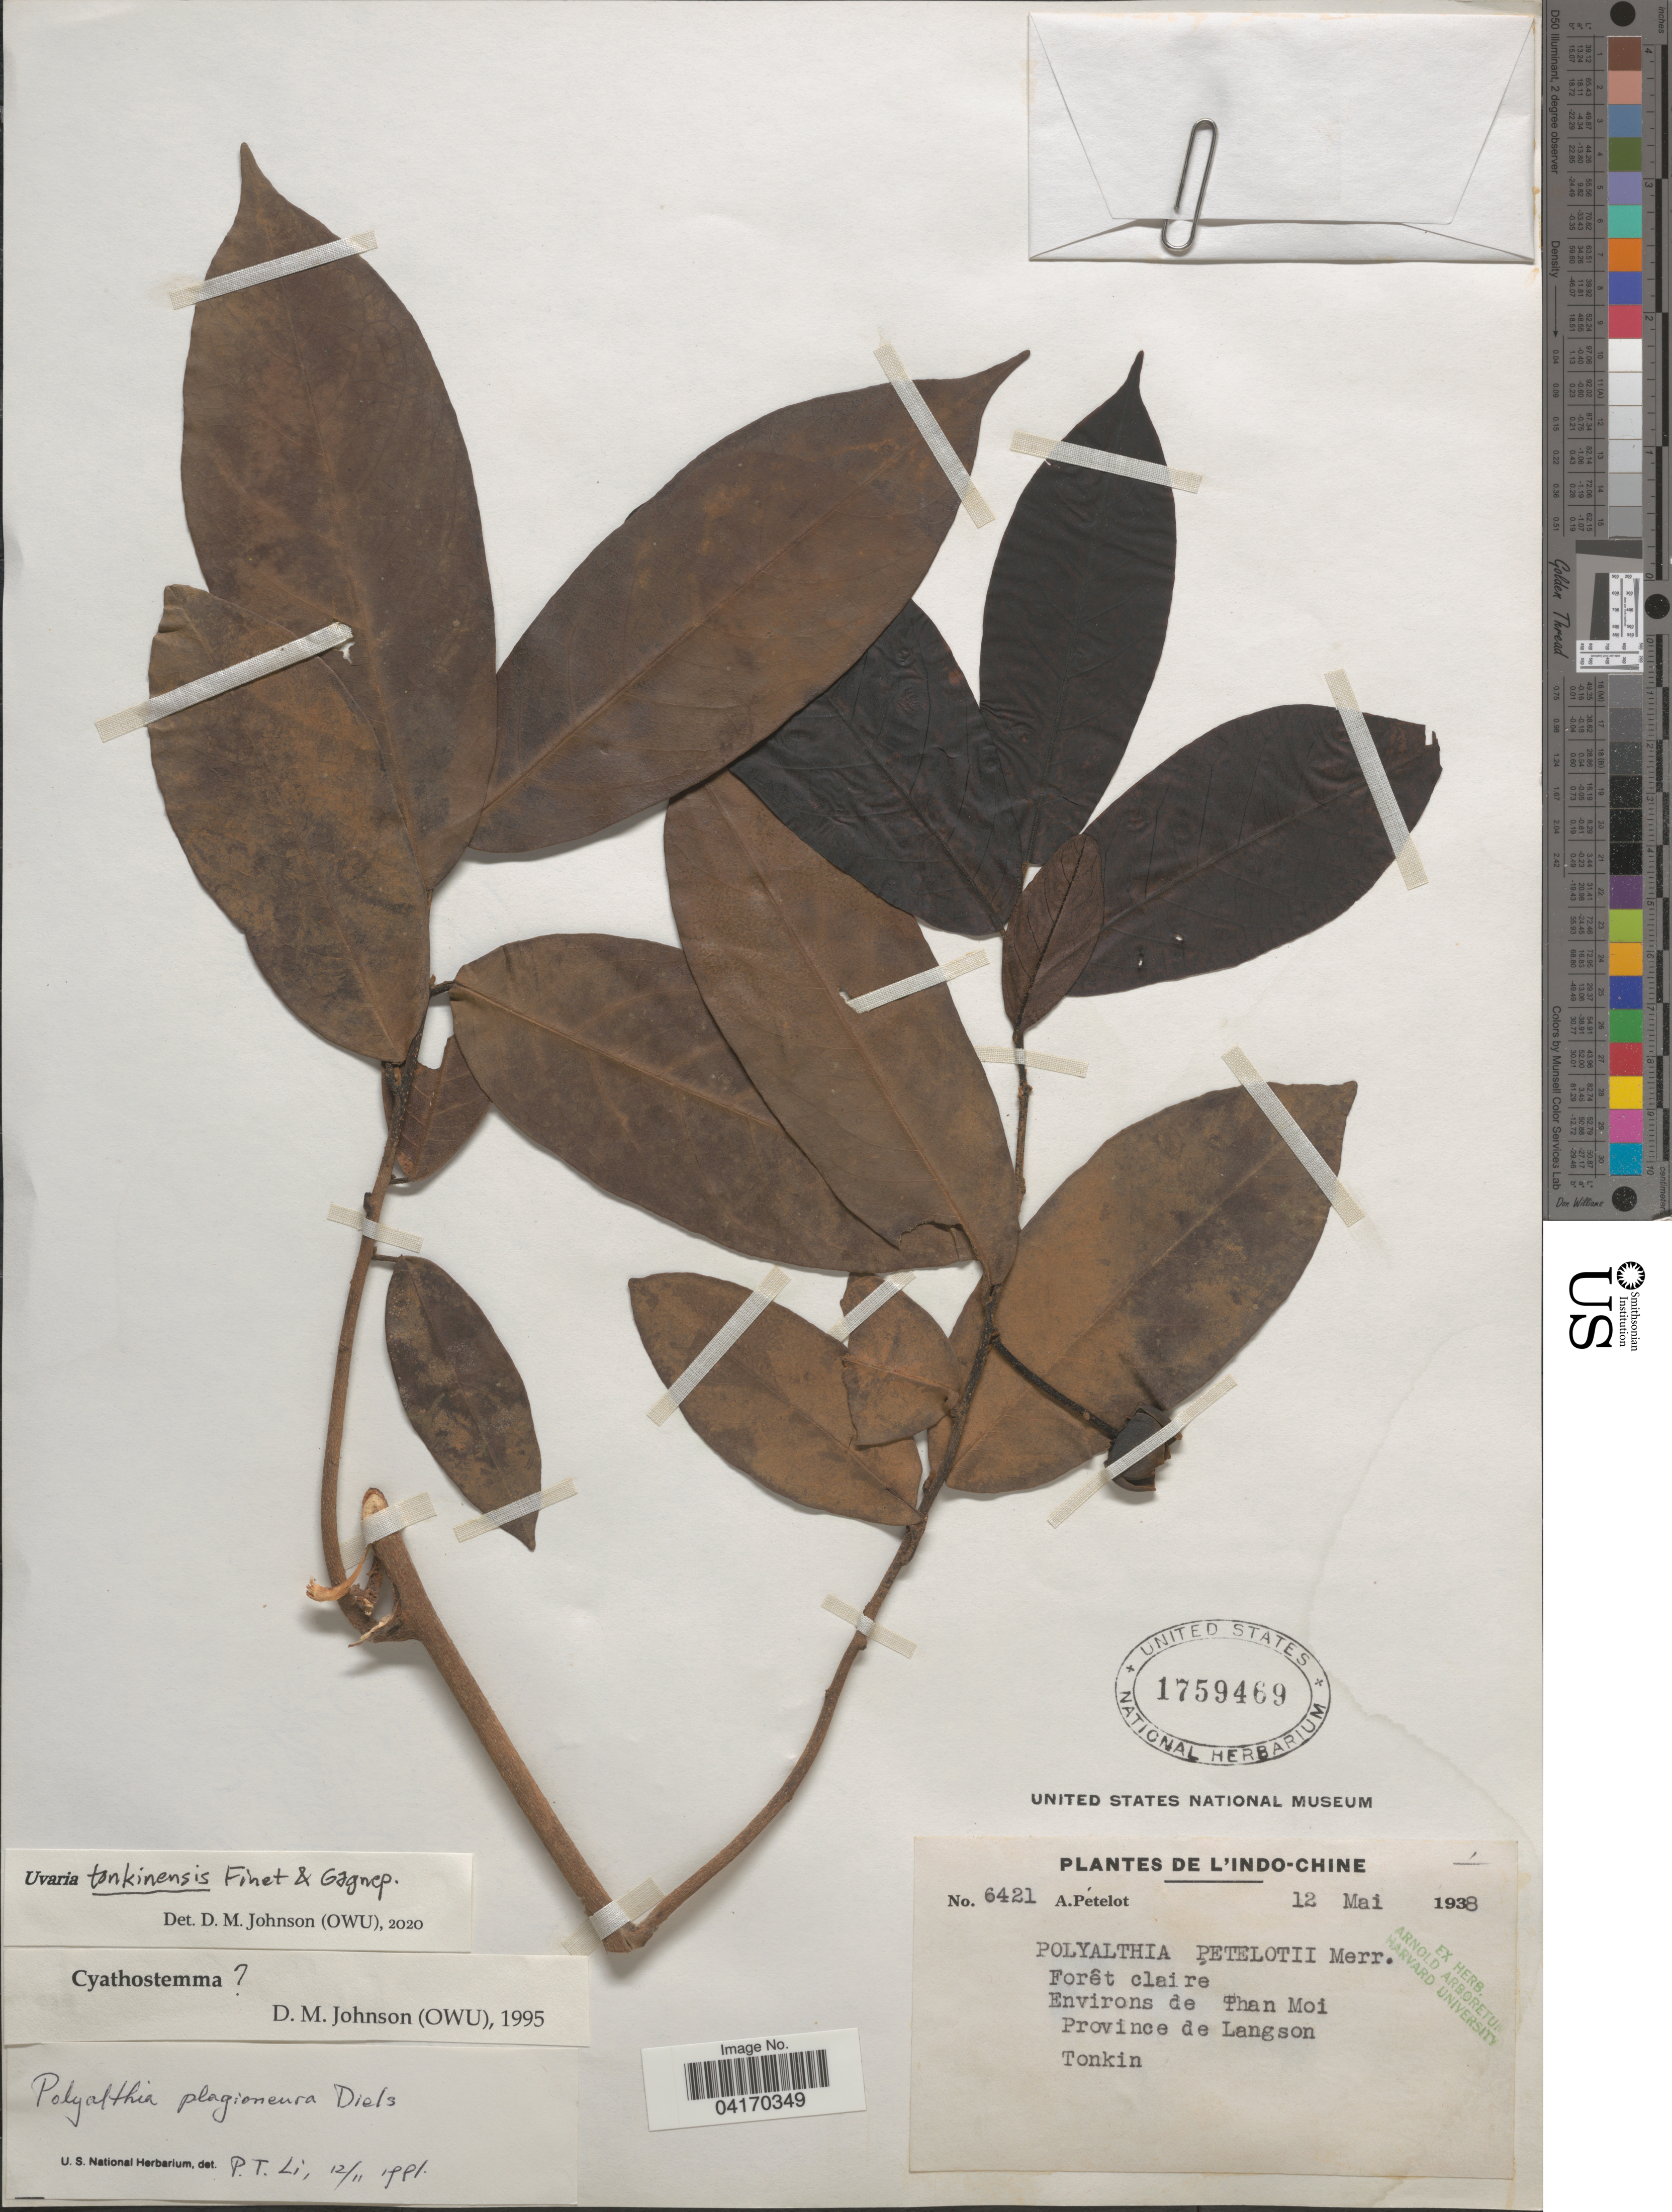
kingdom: Plantae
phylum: Tracheophyta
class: Magnoliopsida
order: Magnoliales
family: Annonaceae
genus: Uvaria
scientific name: Uvaria tonkinensis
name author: Finet & Gagnep.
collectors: A. Petelot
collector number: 6421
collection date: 1938-05-12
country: Vietnam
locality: L'Indo-Chine. Environs de Than Moi. Province de Langson. Tonkin.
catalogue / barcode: US 1759469